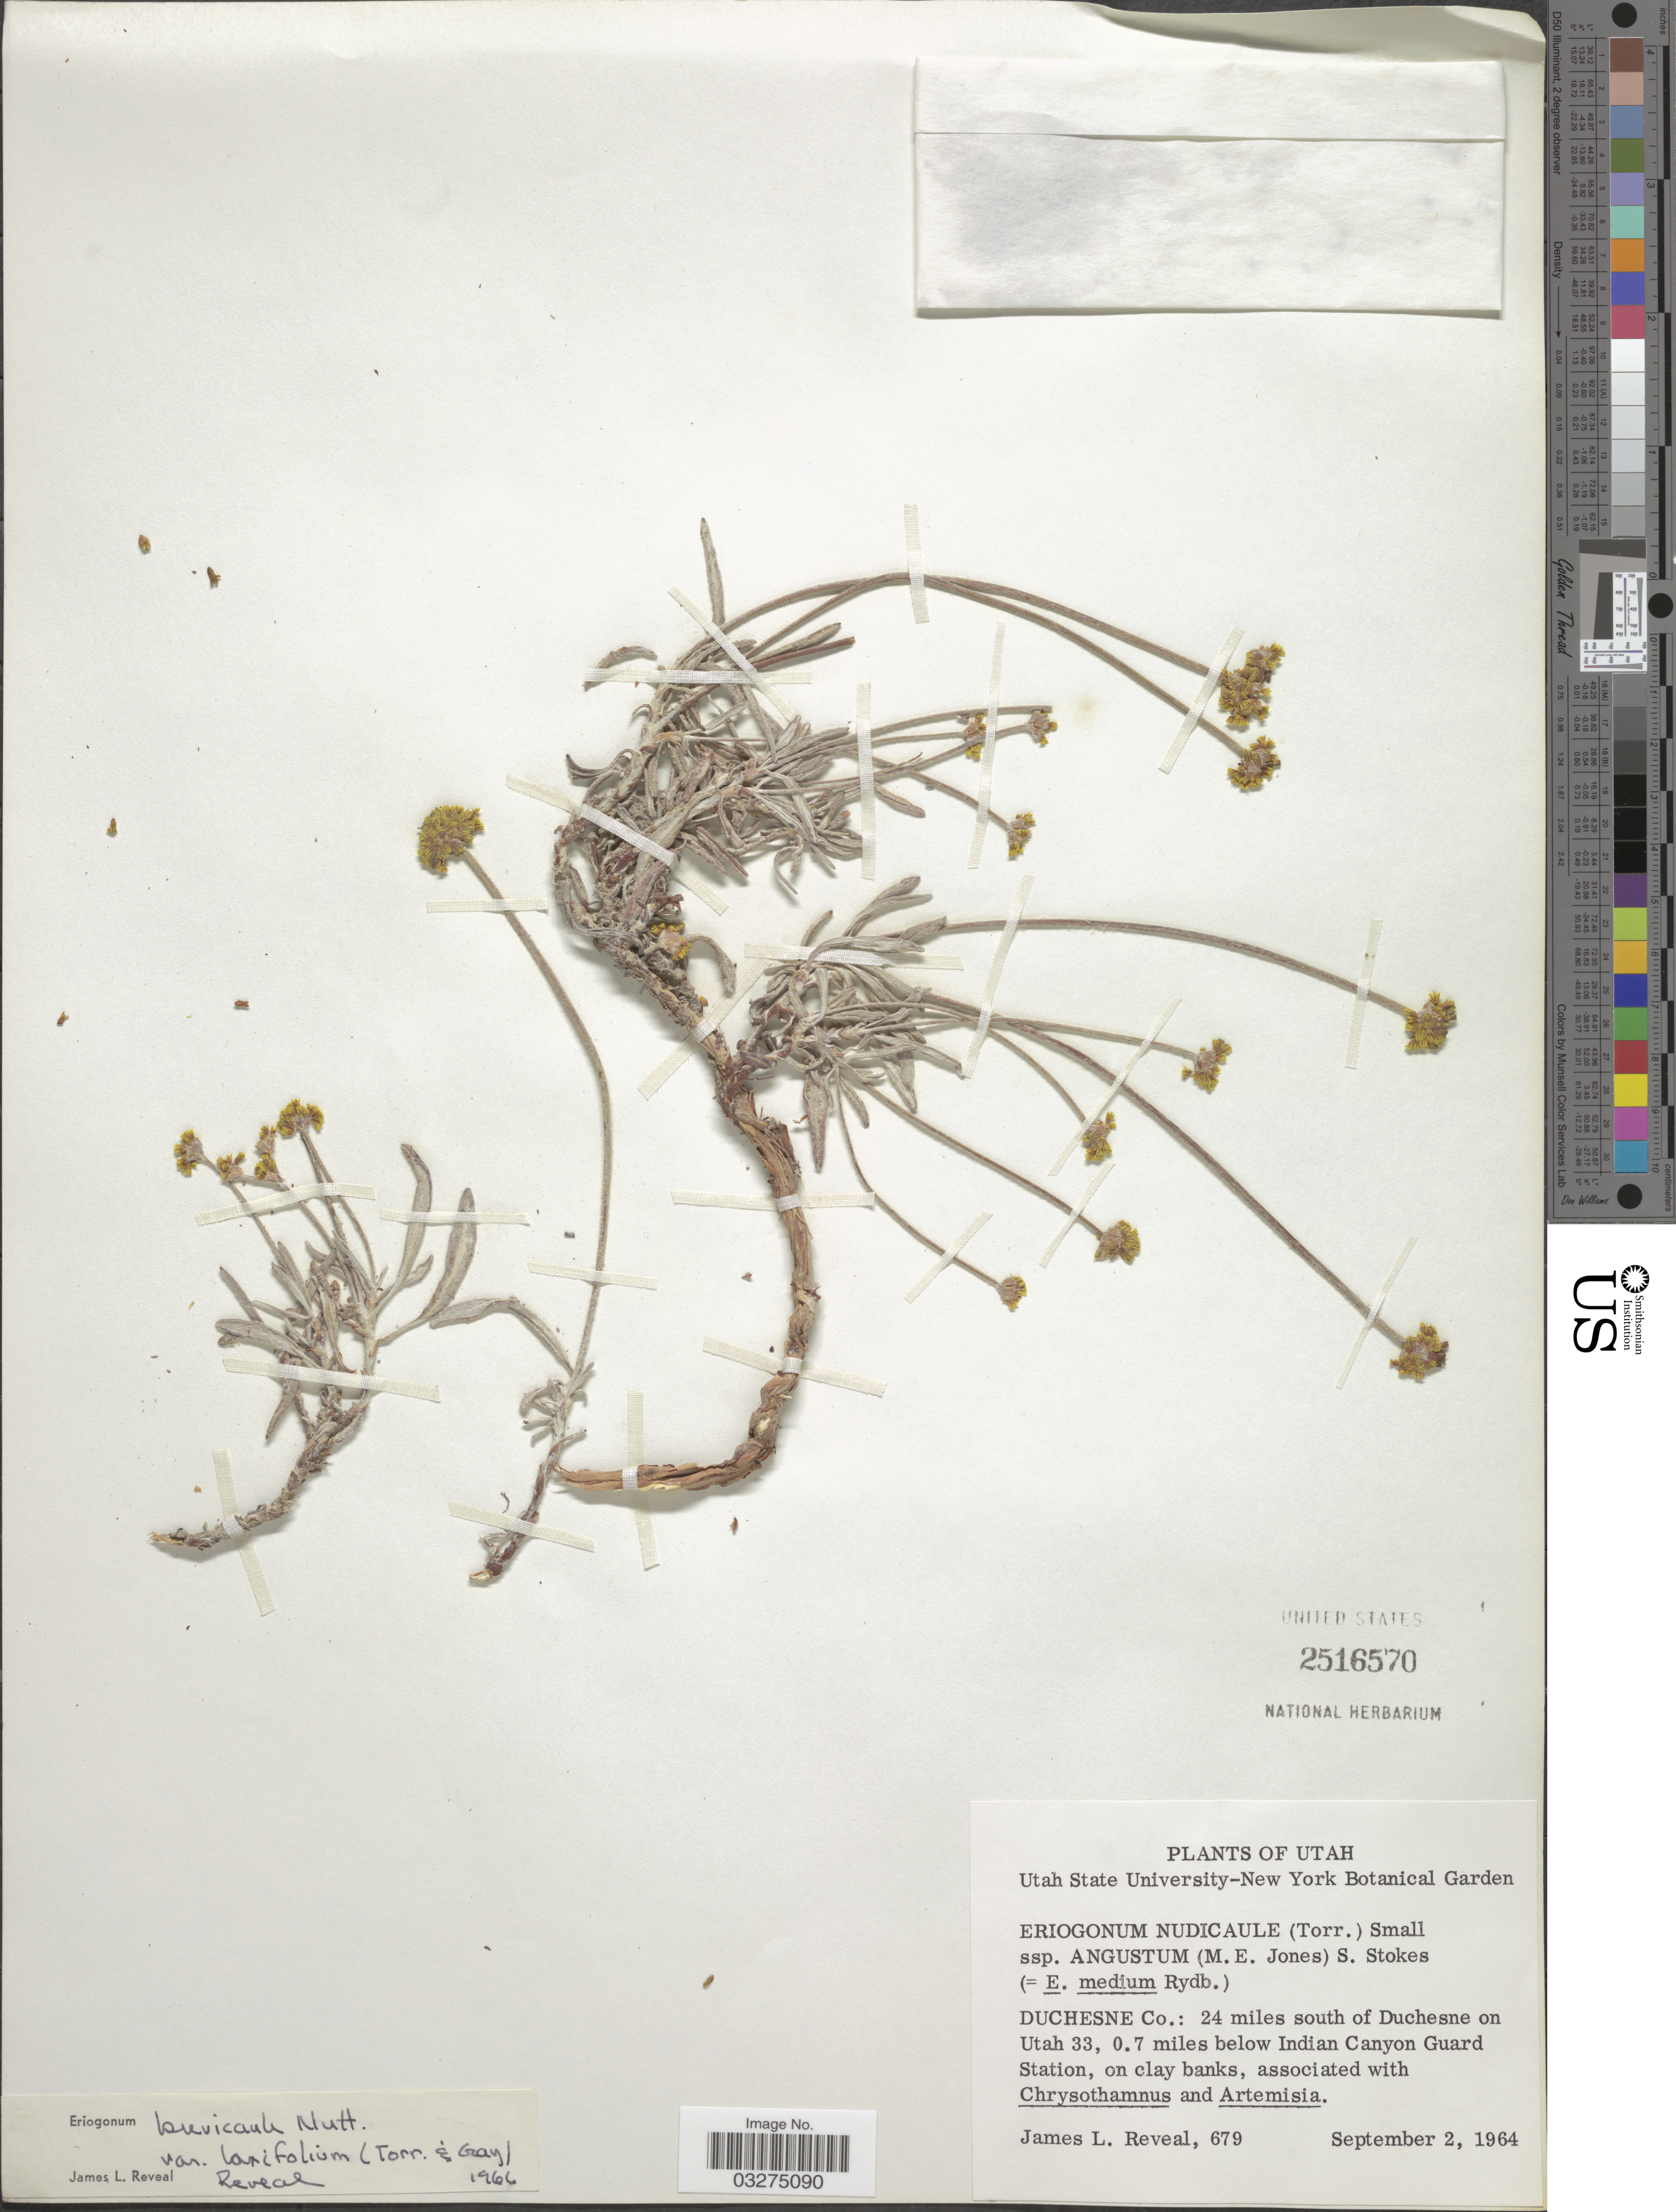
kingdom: Plantae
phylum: Tracheophyta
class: Magnoliopsida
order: Caryophyllales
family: Polygonaceae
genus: Eriogonum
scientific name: Eriogonum brevicaule var. laxifolium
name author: (Torr. & A. Gray) Reveal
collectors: J. L. Reveal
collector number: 679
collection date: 1964-09-02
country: United States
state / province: Utah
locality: Duchesne Co.: 24 miles south of Duchesne on Utah 33, 0.7 miles below Indian Canyon Guard Station.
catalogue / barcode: US 2516570